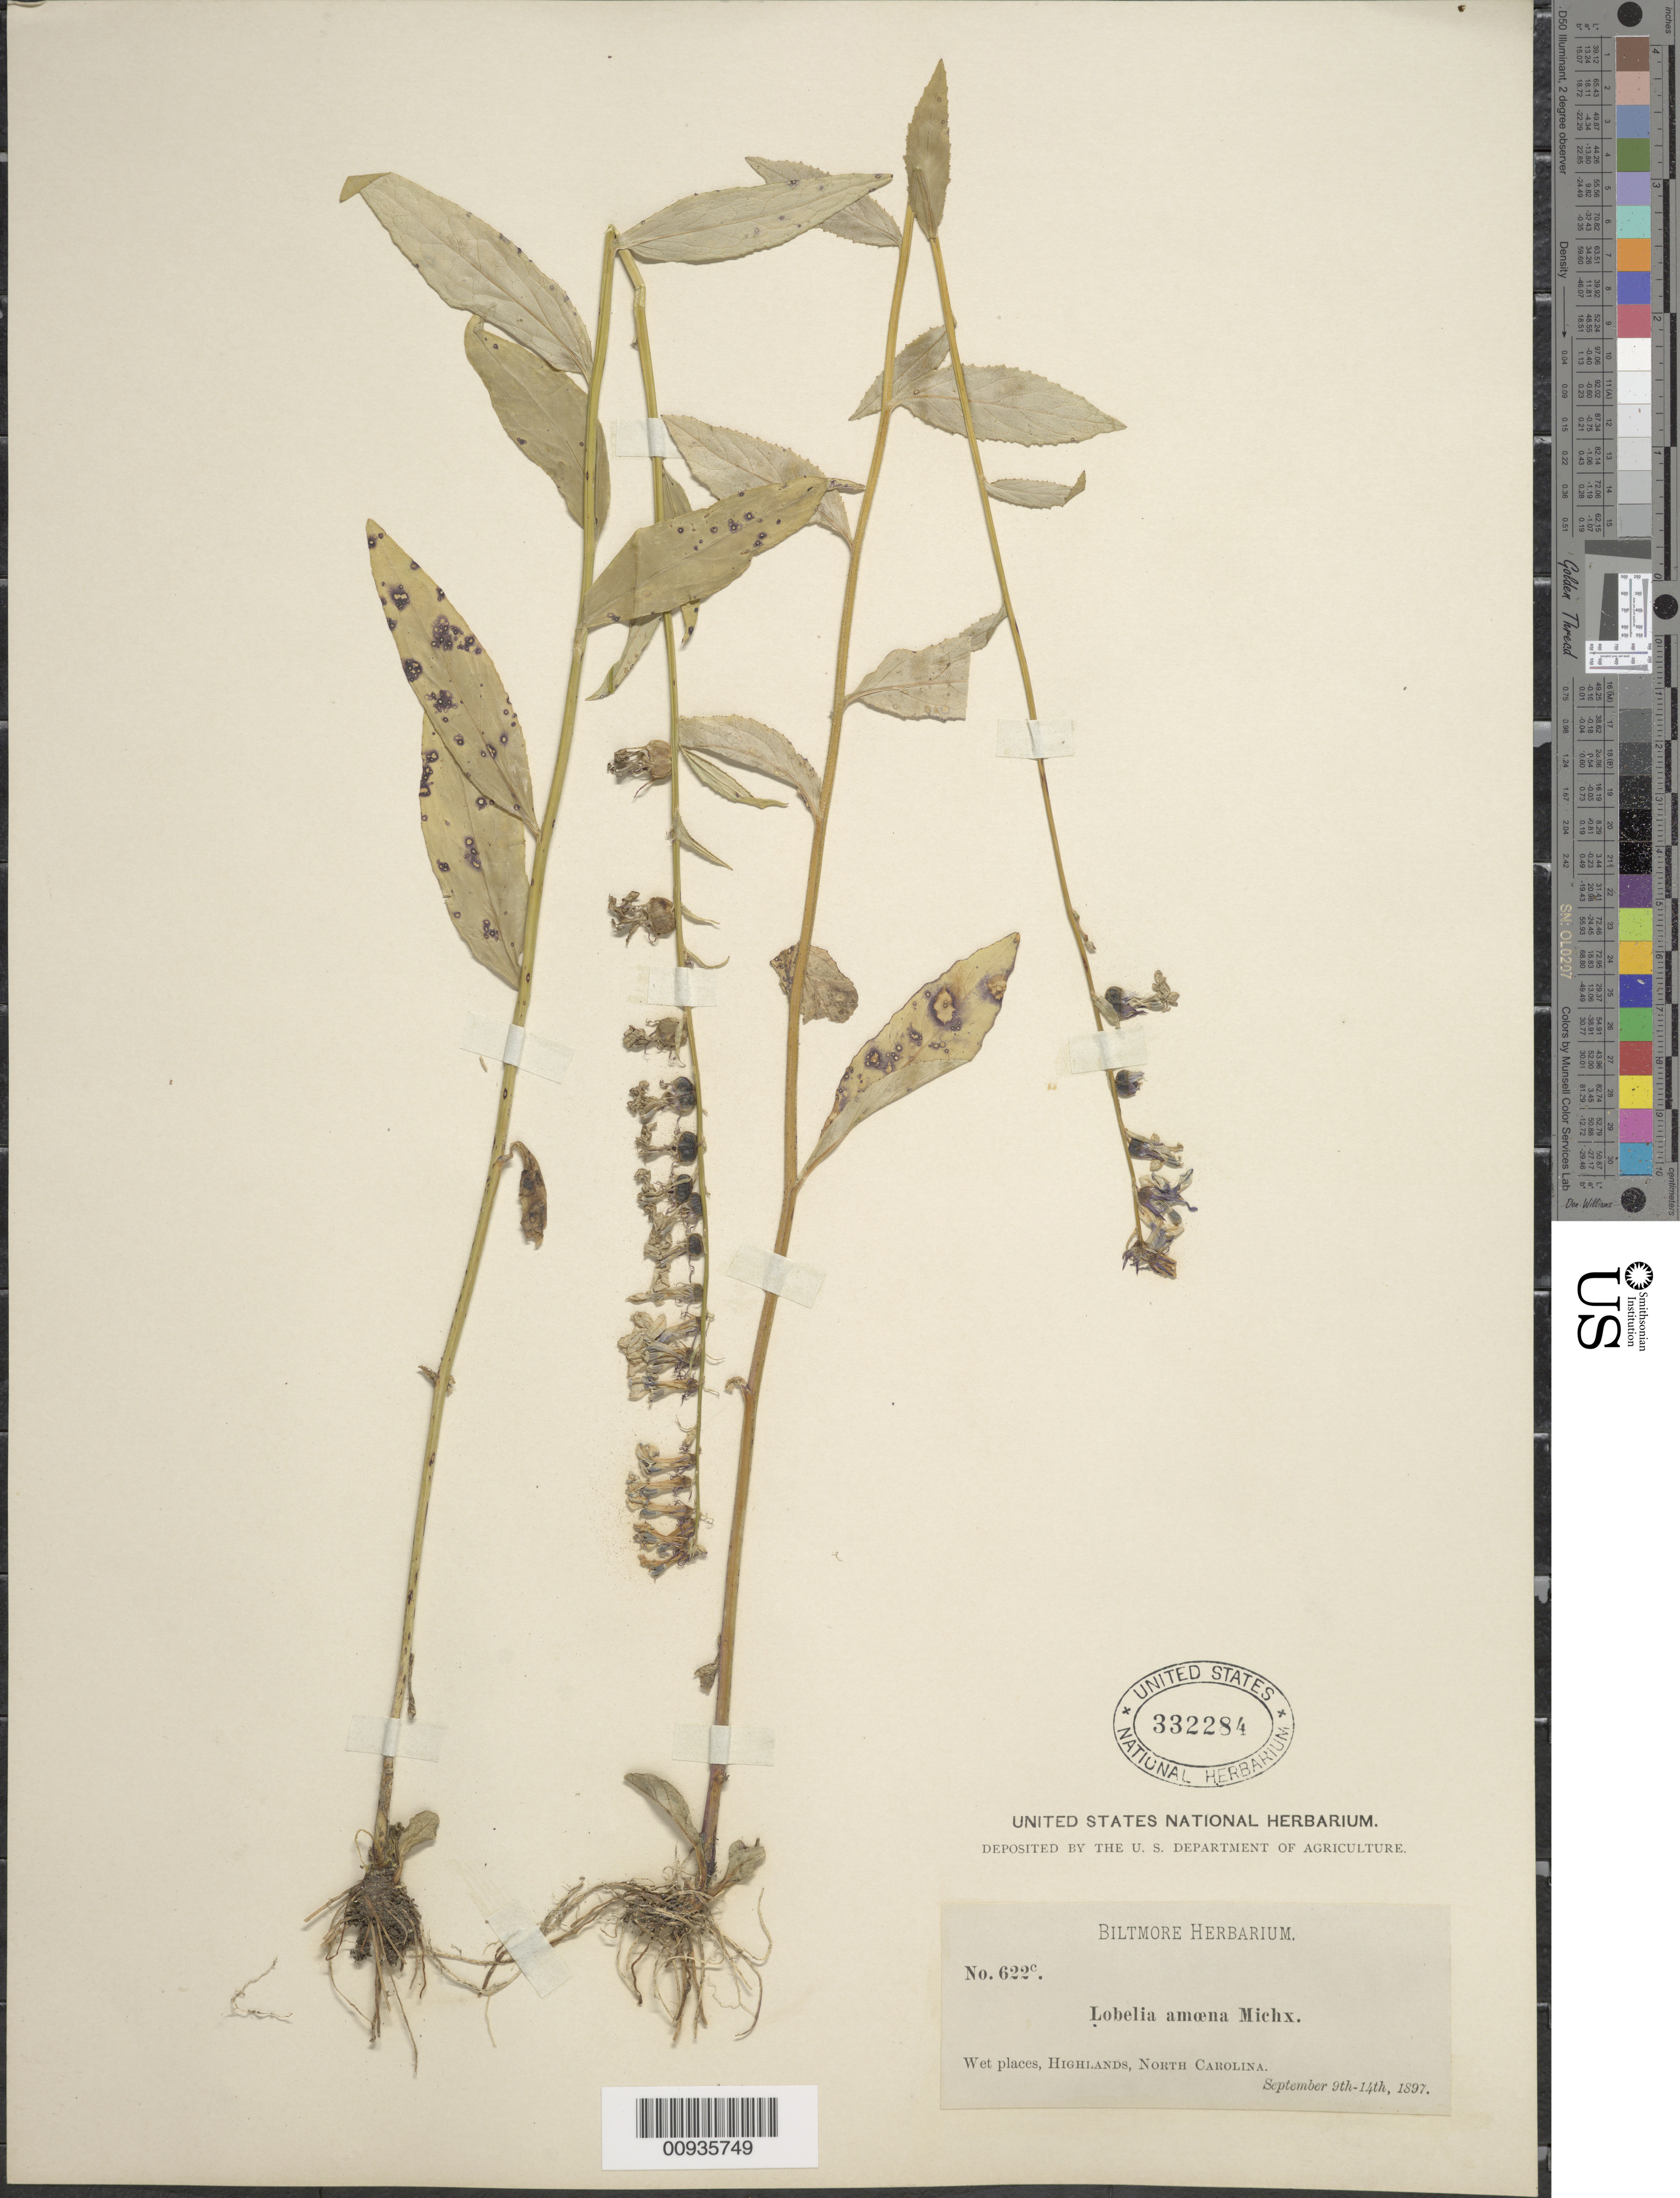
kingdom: Plantae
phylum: Tracheophyta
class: Magnoliopsida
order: Asterales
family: Campanulaceae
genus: Lobelia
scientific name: Lobelia amoena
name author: Michx.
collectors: ex herb. Biltmore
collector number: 622c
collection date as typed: September 9th - 14th, 1897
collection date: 1897-09-09/1897-09-14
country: United States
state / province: North Carolina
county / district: Macon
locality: Highlands.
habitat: wet places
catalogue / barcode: US 332284